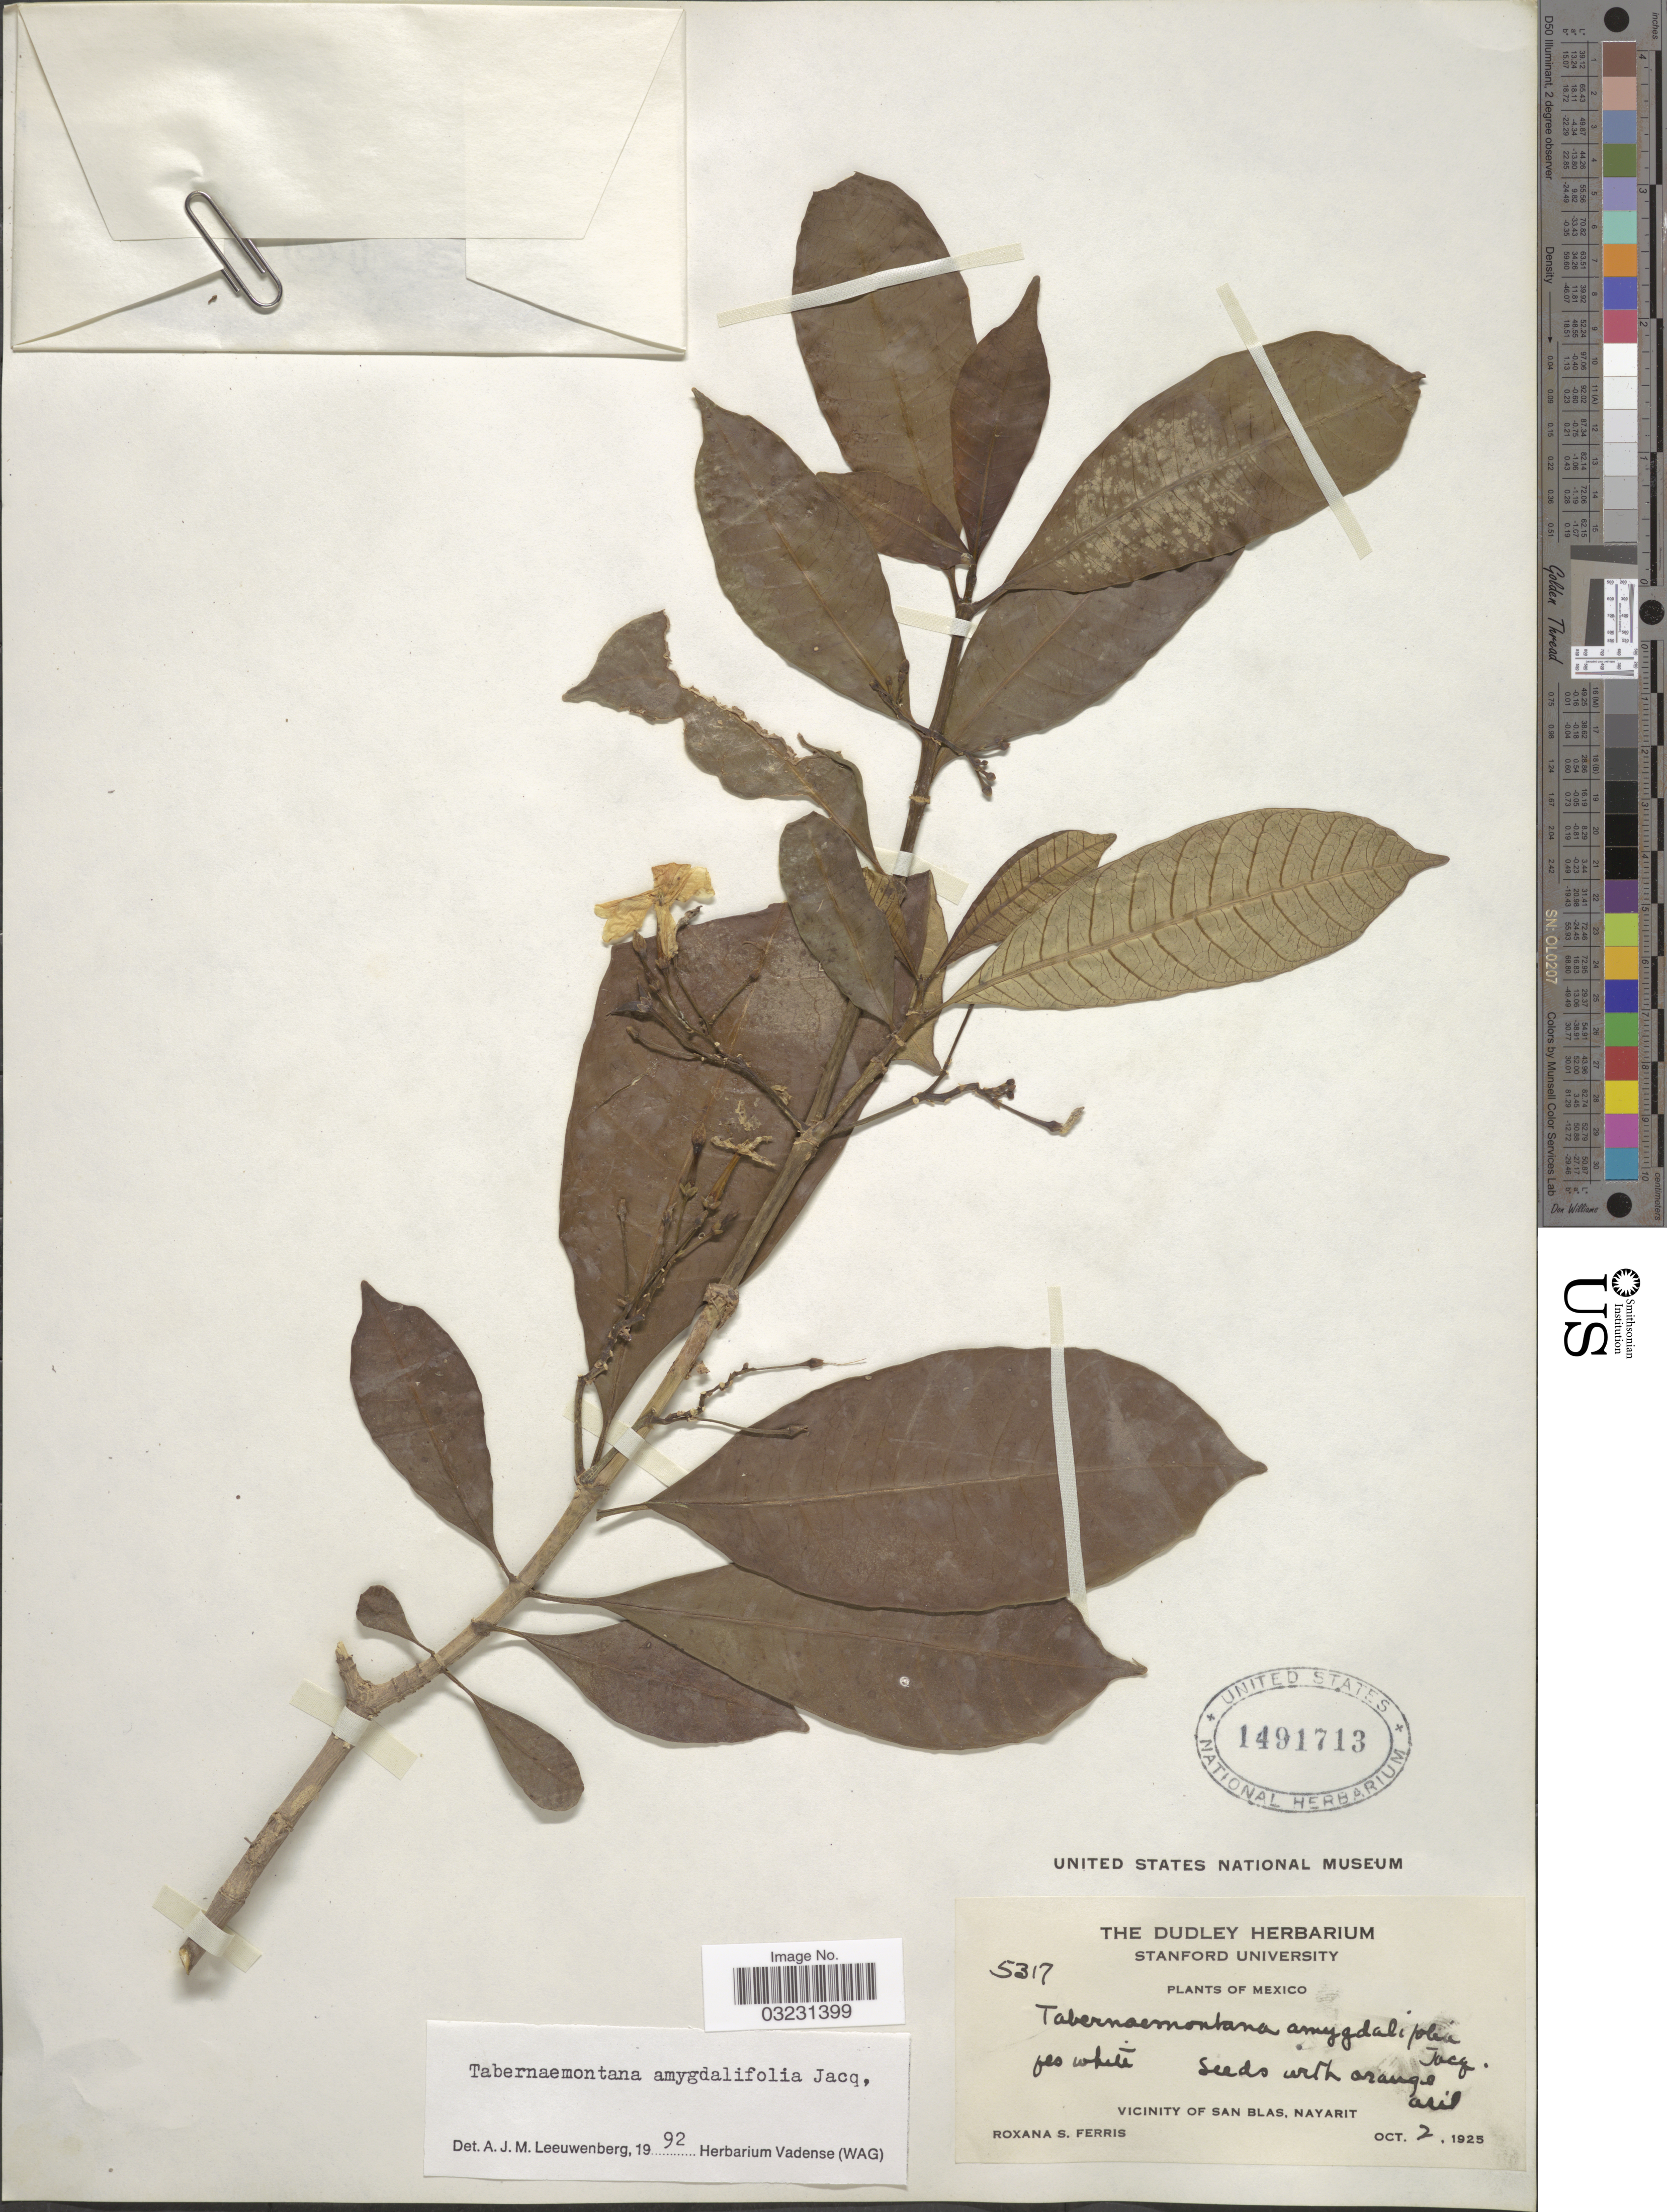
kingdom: Plantae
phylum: Tracheophyta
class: Magnoliopsida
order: Gentianales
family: Apocynaceae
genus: Tabernaemontana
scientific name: Tabernaemontana amygdalifolia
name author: Jacq.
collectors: R. S. Ferris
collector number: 5317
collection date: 1925-10-02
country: Mexico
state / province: Nayarit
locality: Vicinity of San Blas.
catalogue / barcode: US 1491713